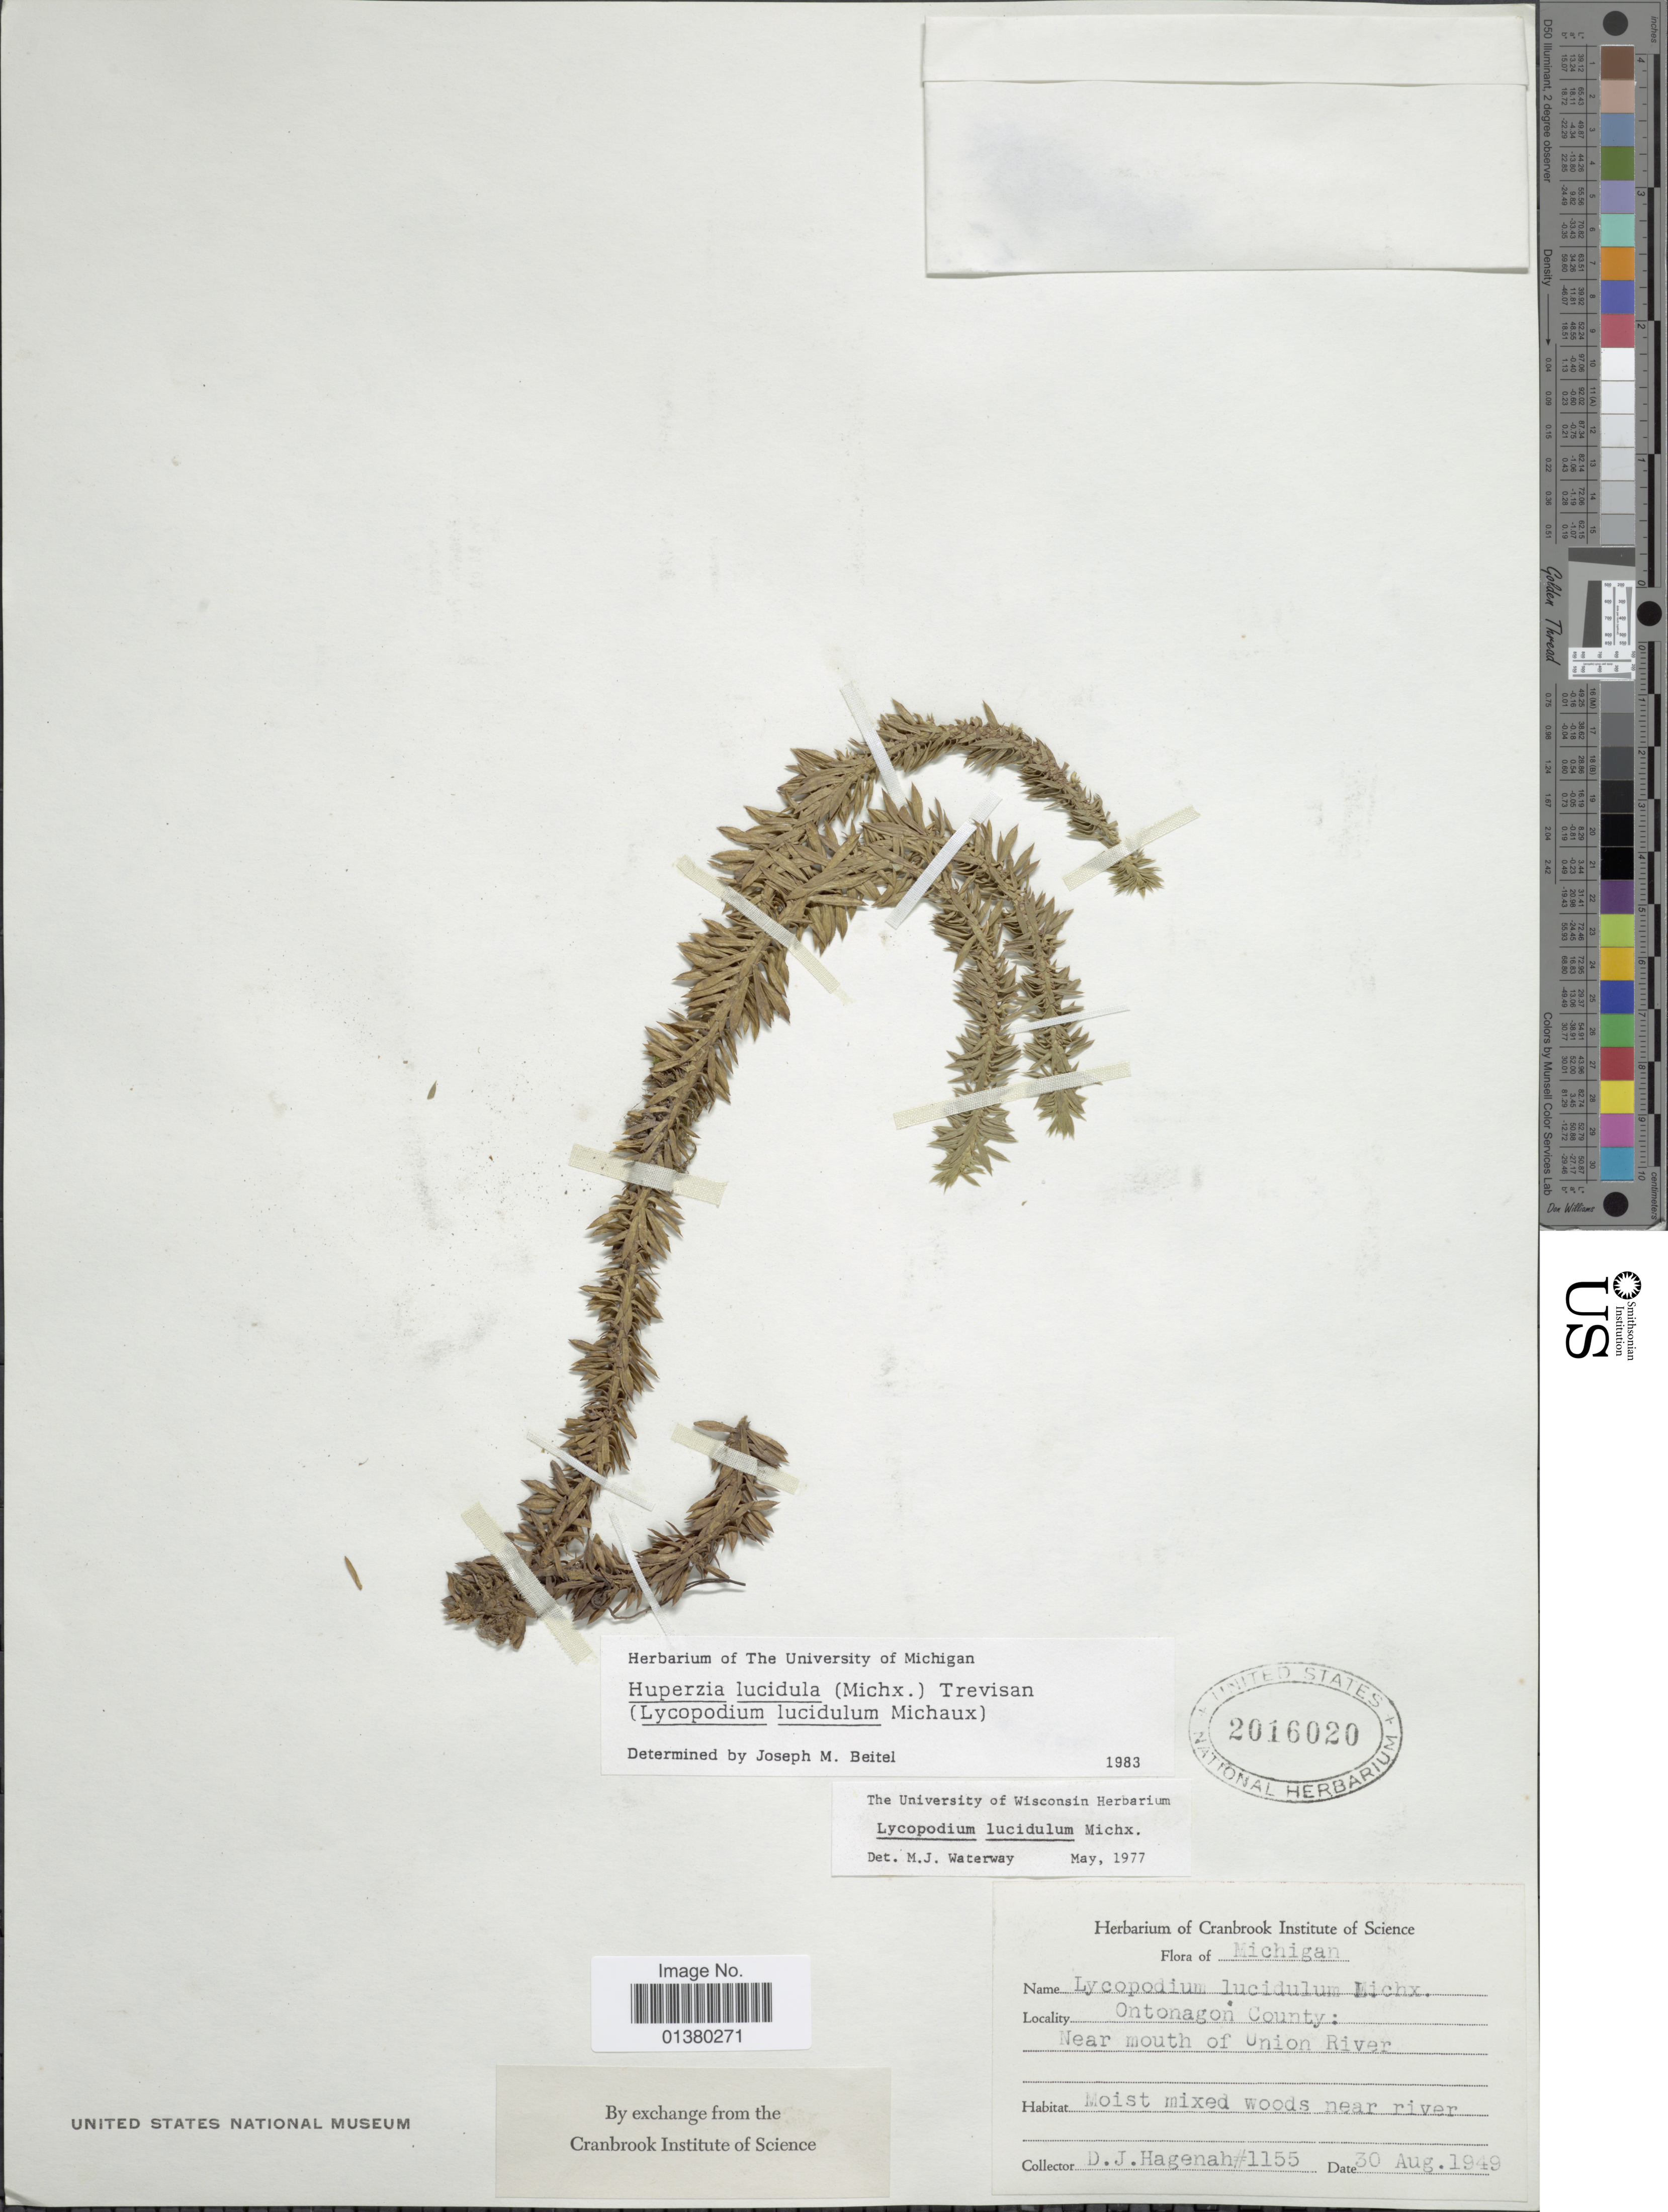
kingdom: Plantae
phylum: Tracheophyta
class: Lycopodiopsida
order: Lycopodiales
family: Lycopodiaceae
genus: Huperzia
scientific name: Huperzia lucidula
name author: (Michx.) Trevis.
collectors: D. Hagenah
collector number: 1155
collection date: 1949-08-30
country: United States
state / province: Michigan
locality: Ontonagon County: Near mouth of Union River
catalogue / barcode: US 2016020